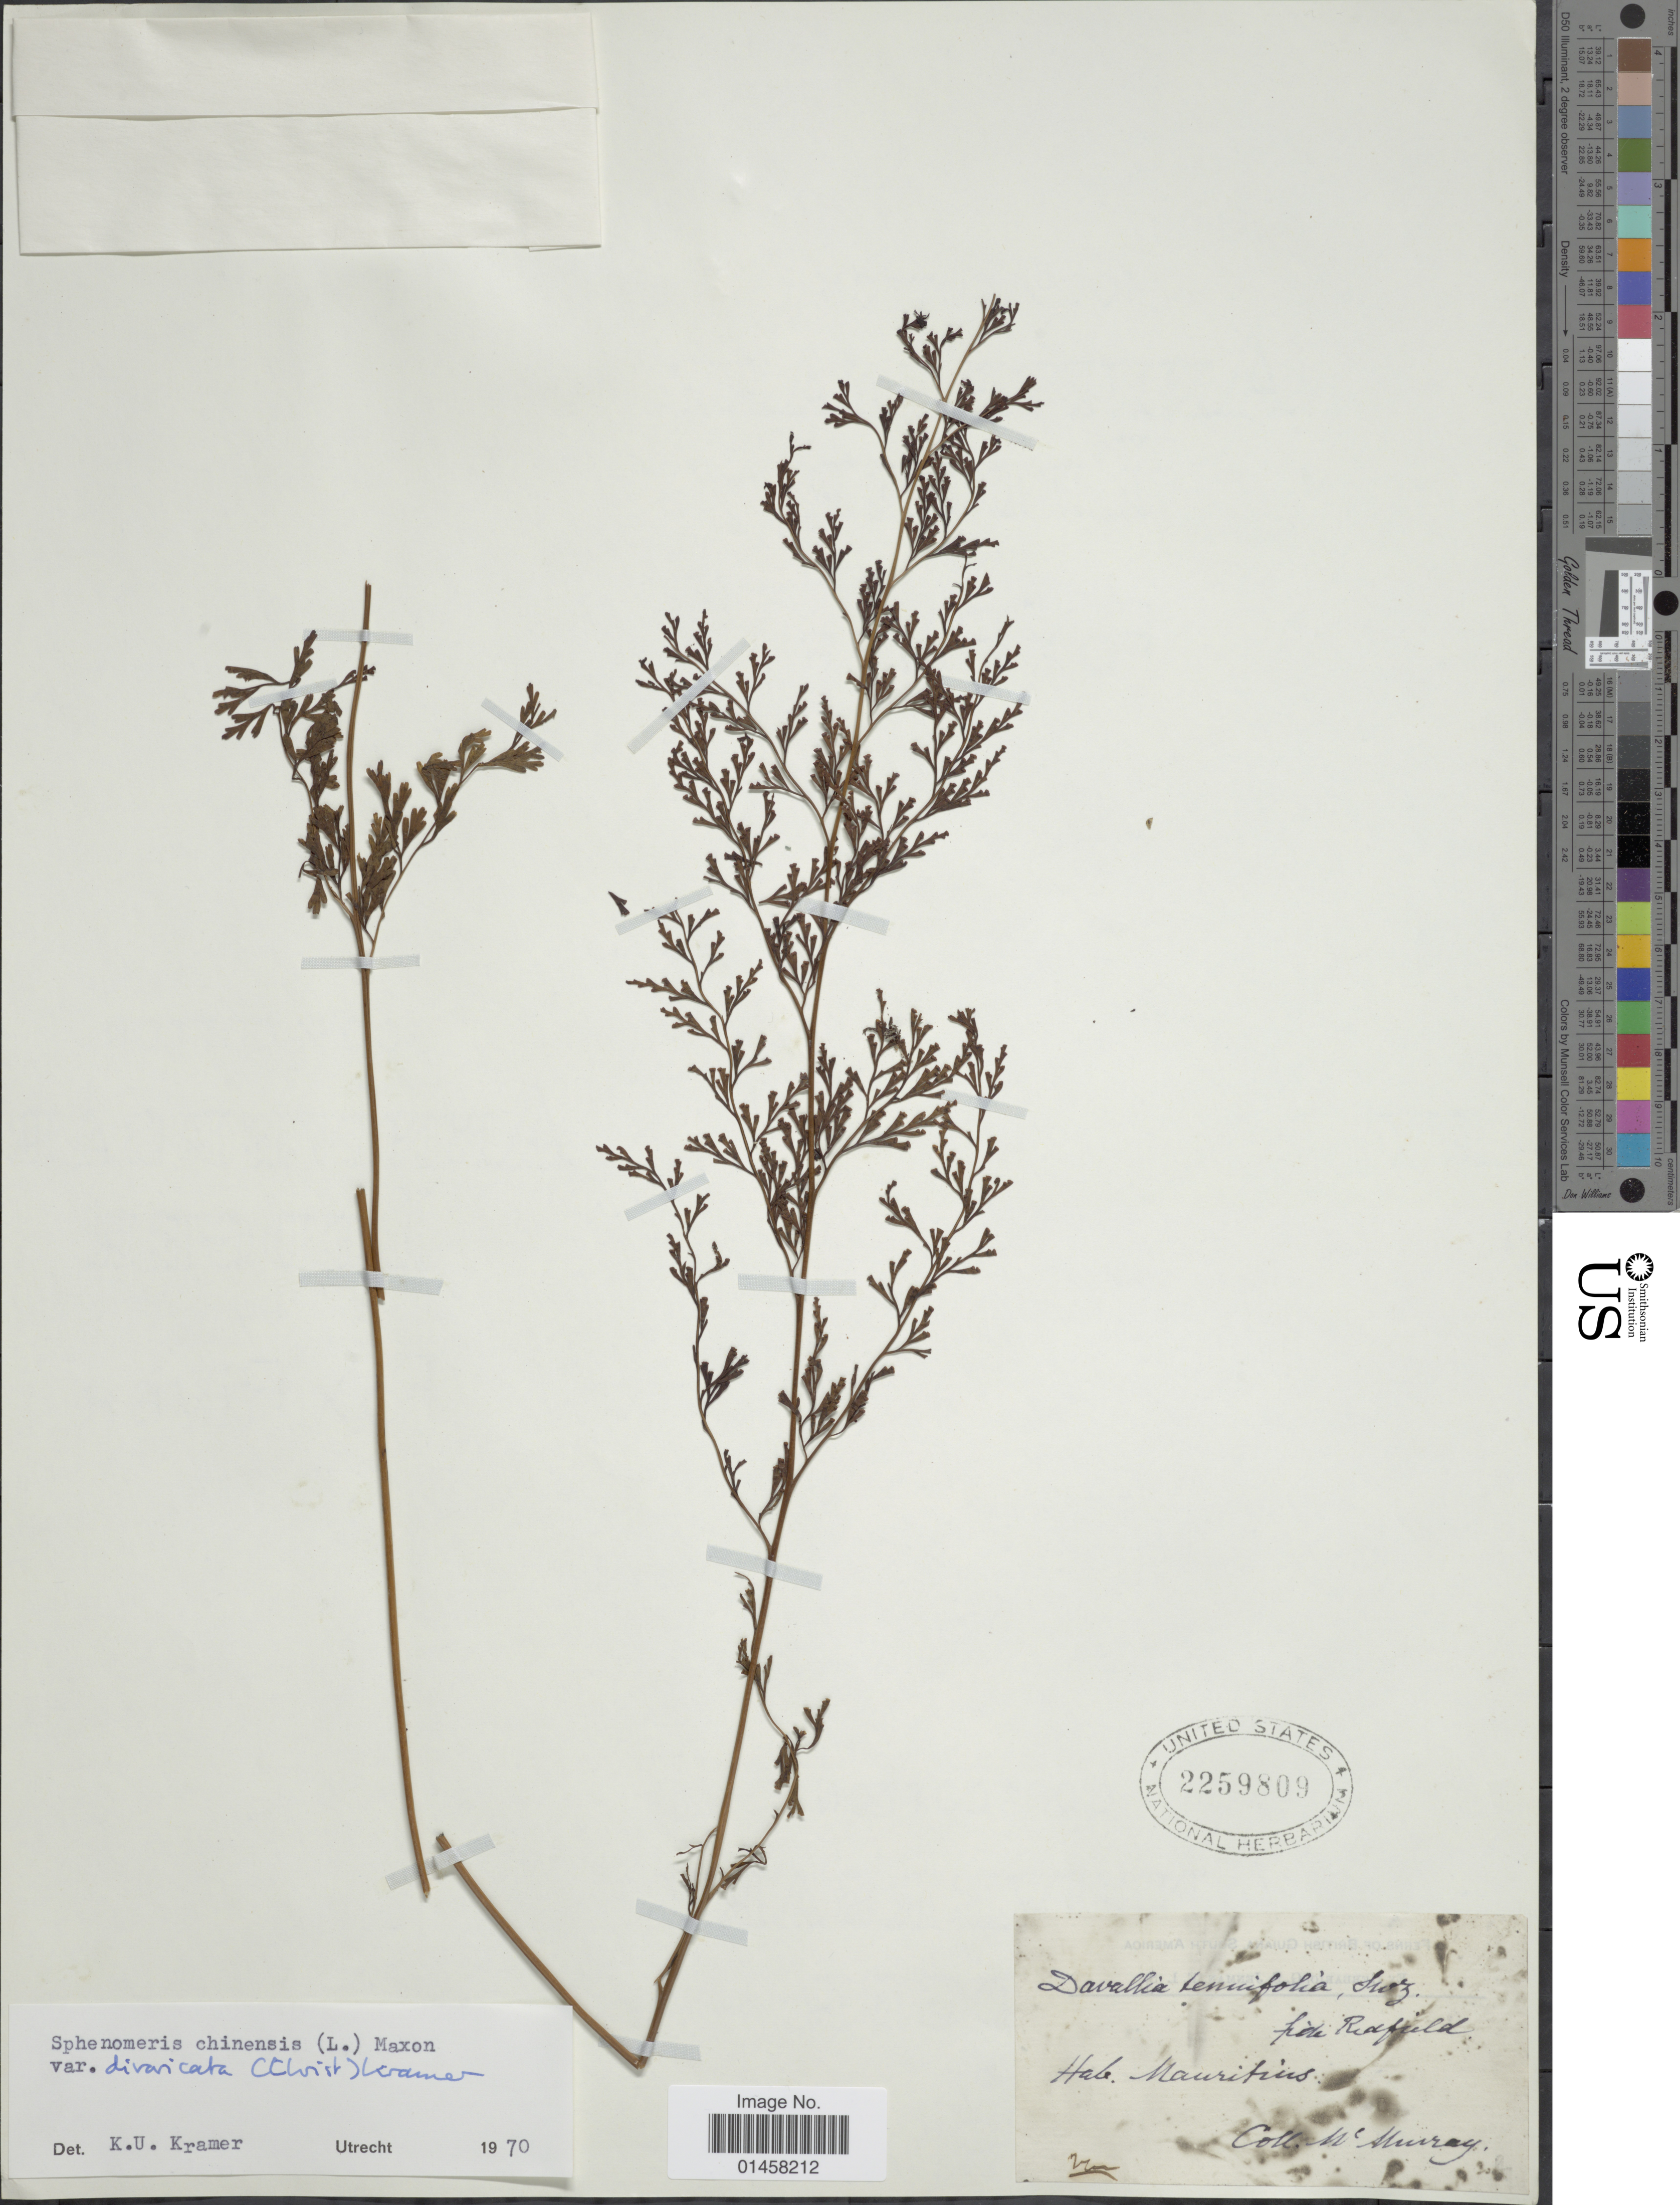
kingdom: Plantae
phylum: Tracheophyta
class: Polypodiopsida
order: Polypodiales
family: Lindsaeaceae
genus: Sphenomeris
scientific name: Sphenomeris chinensis var. divaricata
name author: (Christ) K.U. Kramer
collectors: N. A. Murray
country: Mauritius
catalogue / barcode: US 2259809